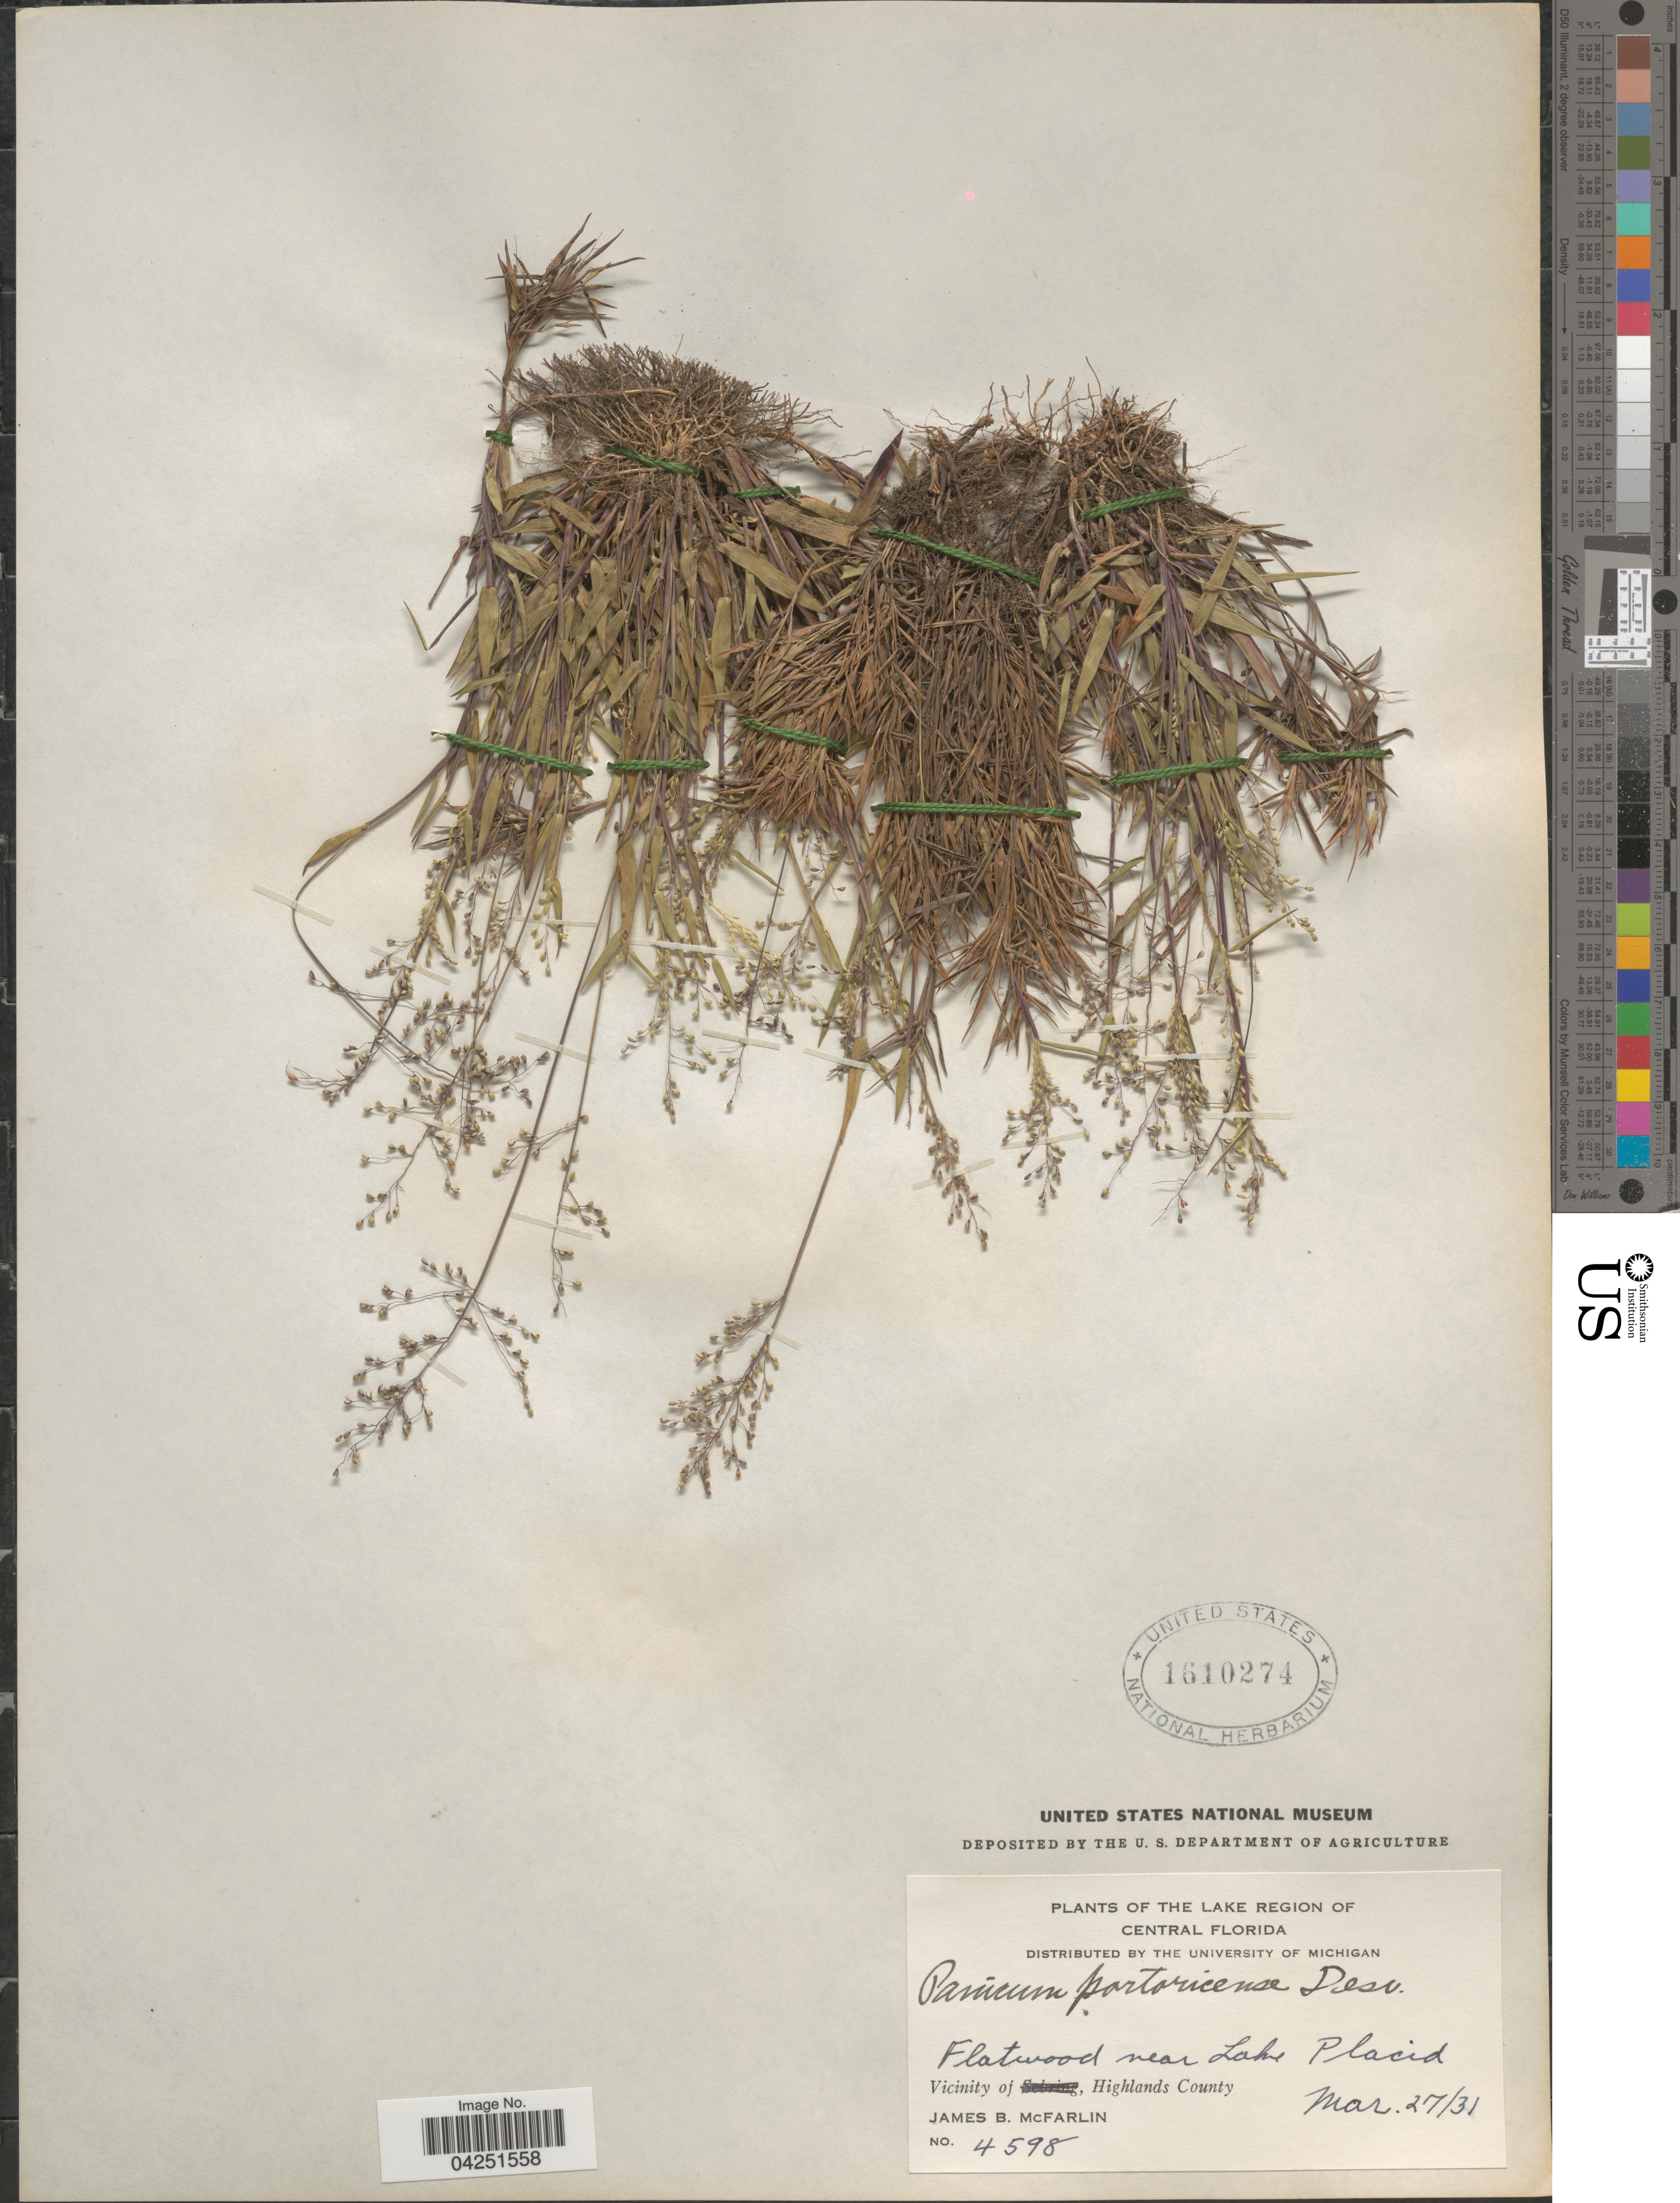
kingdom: Plantae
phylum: Tracheophyta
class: Liliopsida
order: Poales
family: Poaceae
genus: Dichanthelium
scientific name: Dichanthelium acuminatum var. acuminatum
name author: (Sw.) Gould & C.A. Clark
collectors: J. McFarlin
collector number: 4598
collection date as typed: Transcribed d/m/y: 27/3/31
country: United States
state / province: Florida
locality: The Lake Region of Central Florida. Flatwood near Lake Placid. Vicinity of Highlands County.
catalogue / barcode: US 1610274